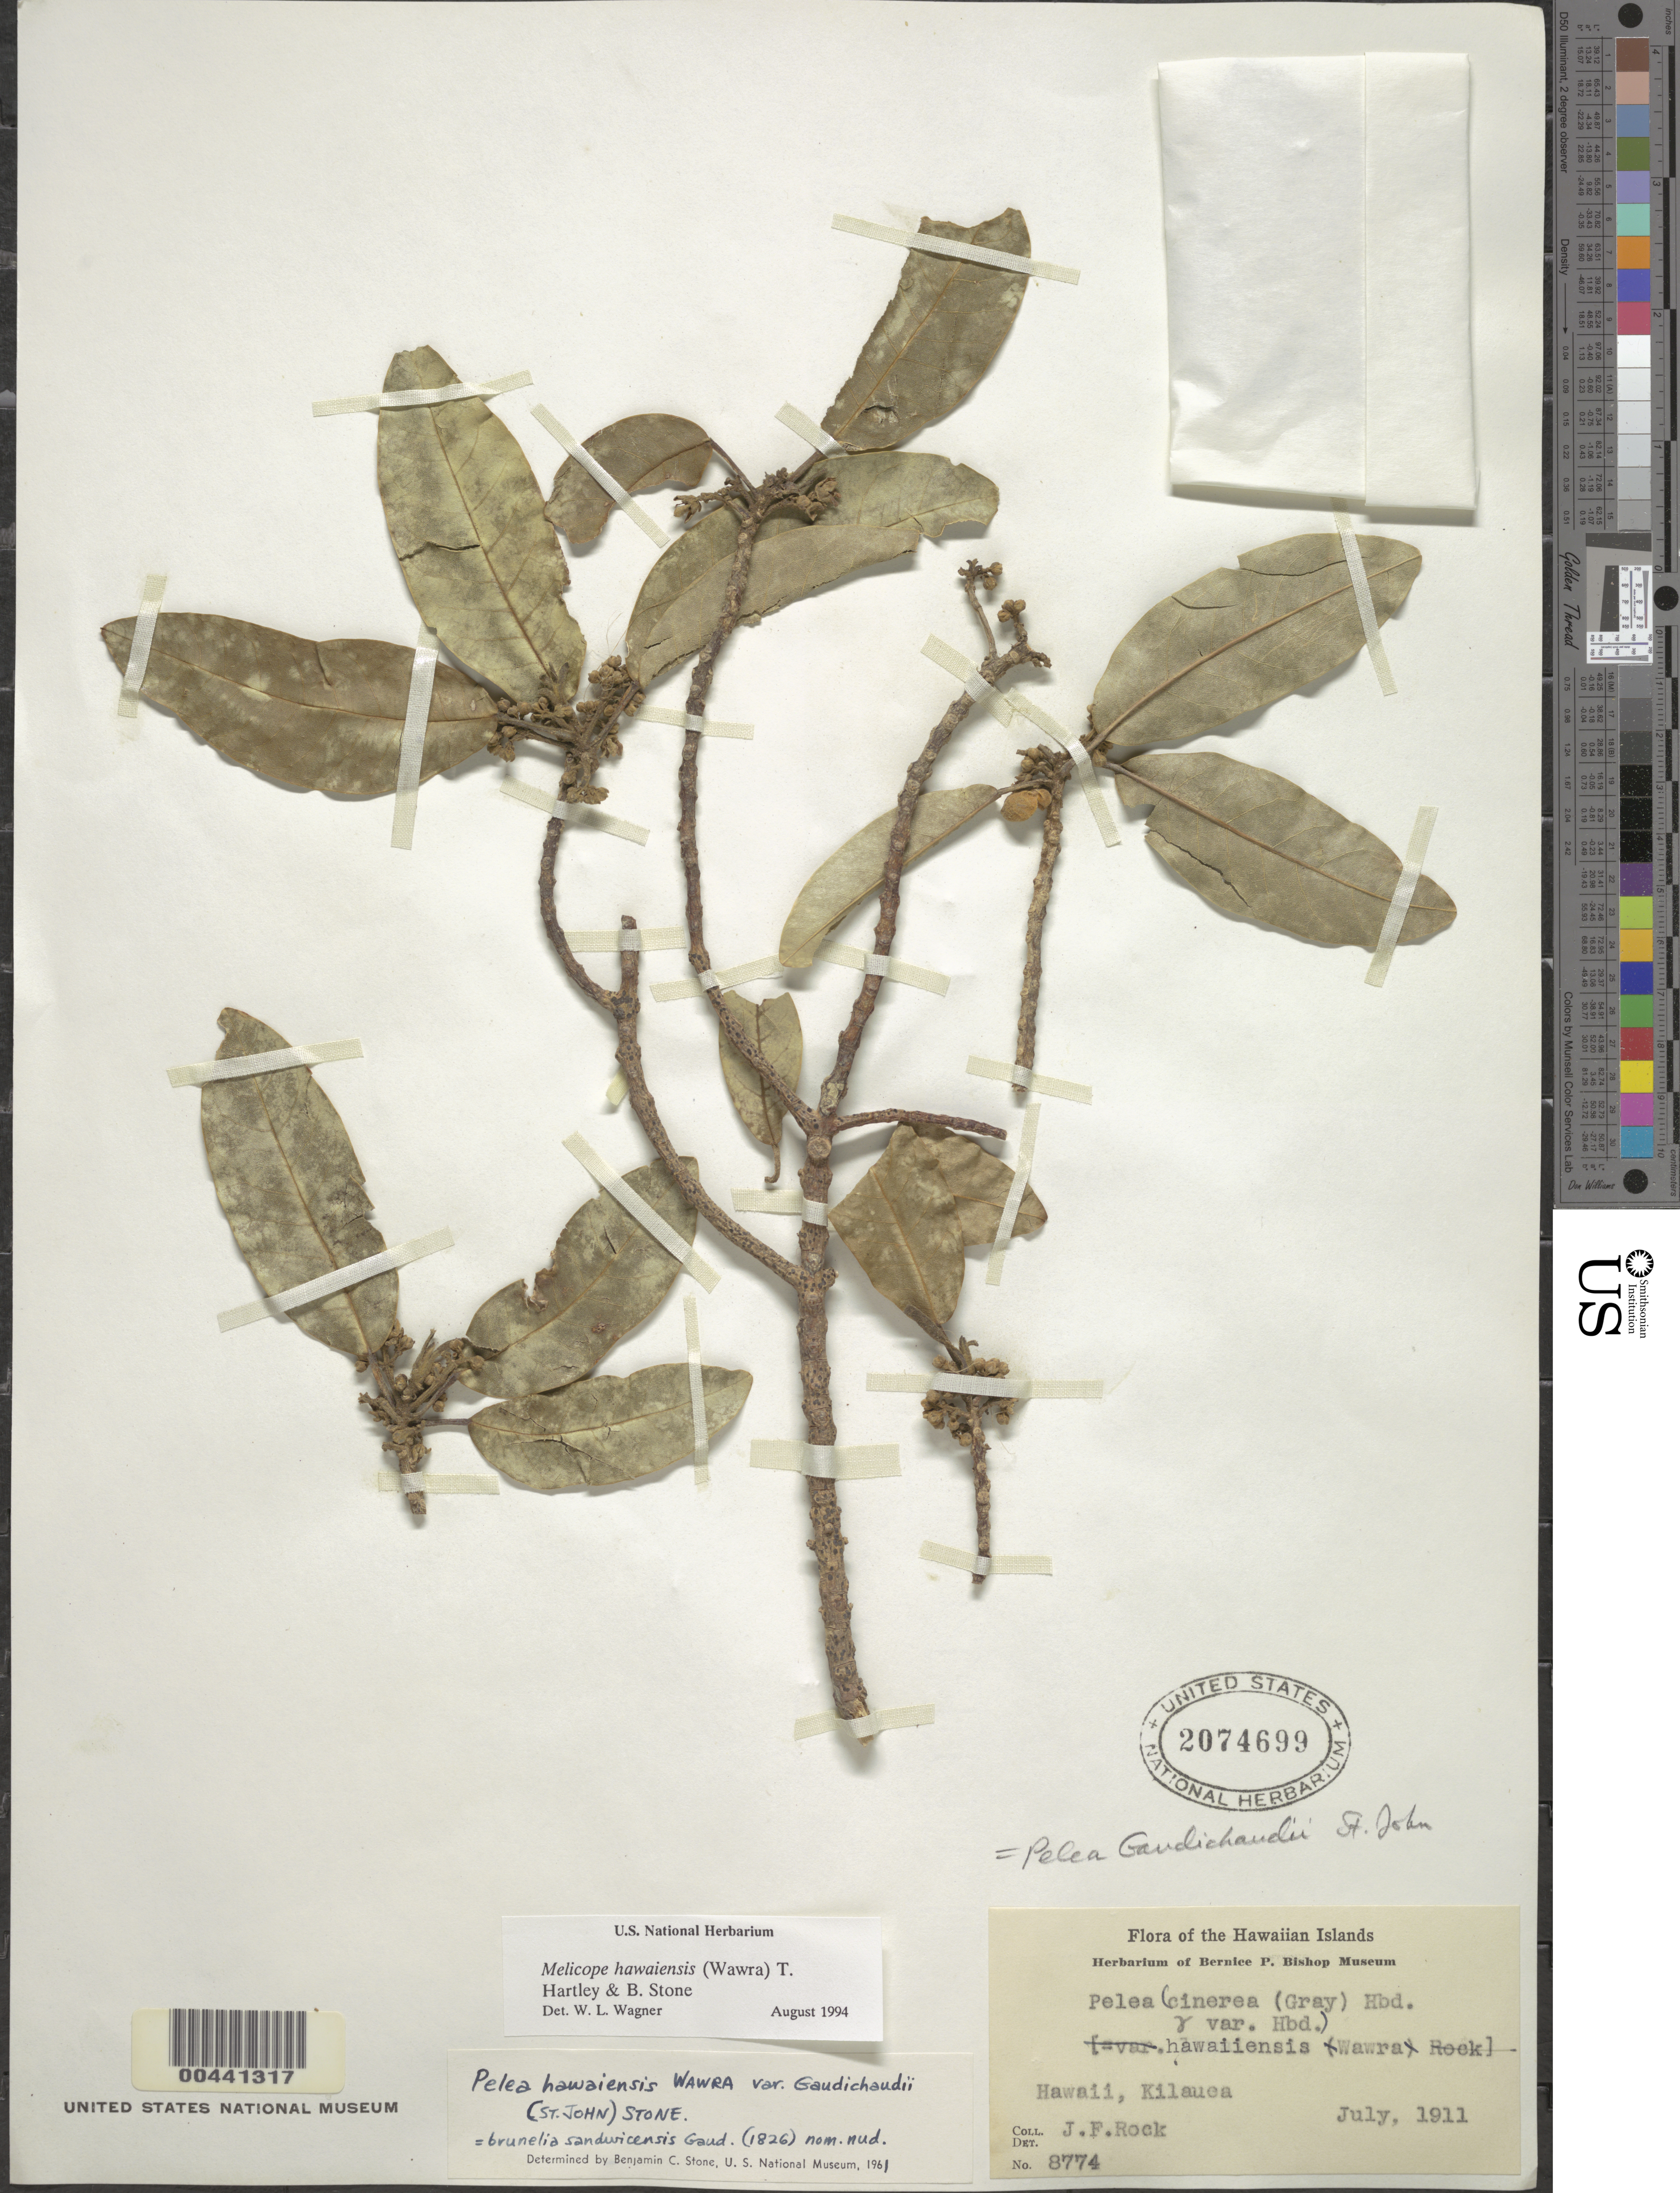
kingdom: Plantae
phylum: Tracheophyta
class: Magnoliopsida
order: Sapindales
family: Rutaceae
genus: Melicope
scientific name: Melicope hawaiensis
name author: (Wawra) T.G. Hartley & B.C. Stone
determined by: Wagner, W. L., (BOT), Smithsonian Institution - National Museum of Natural History (UNITED STATES)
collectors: J. F. Rock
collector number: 8774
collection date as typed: Jul 1911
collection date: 1911-07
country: United States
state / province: Hawaii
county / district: Hawaii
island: Hawaii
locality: Kilauea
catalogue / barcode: US 2074699